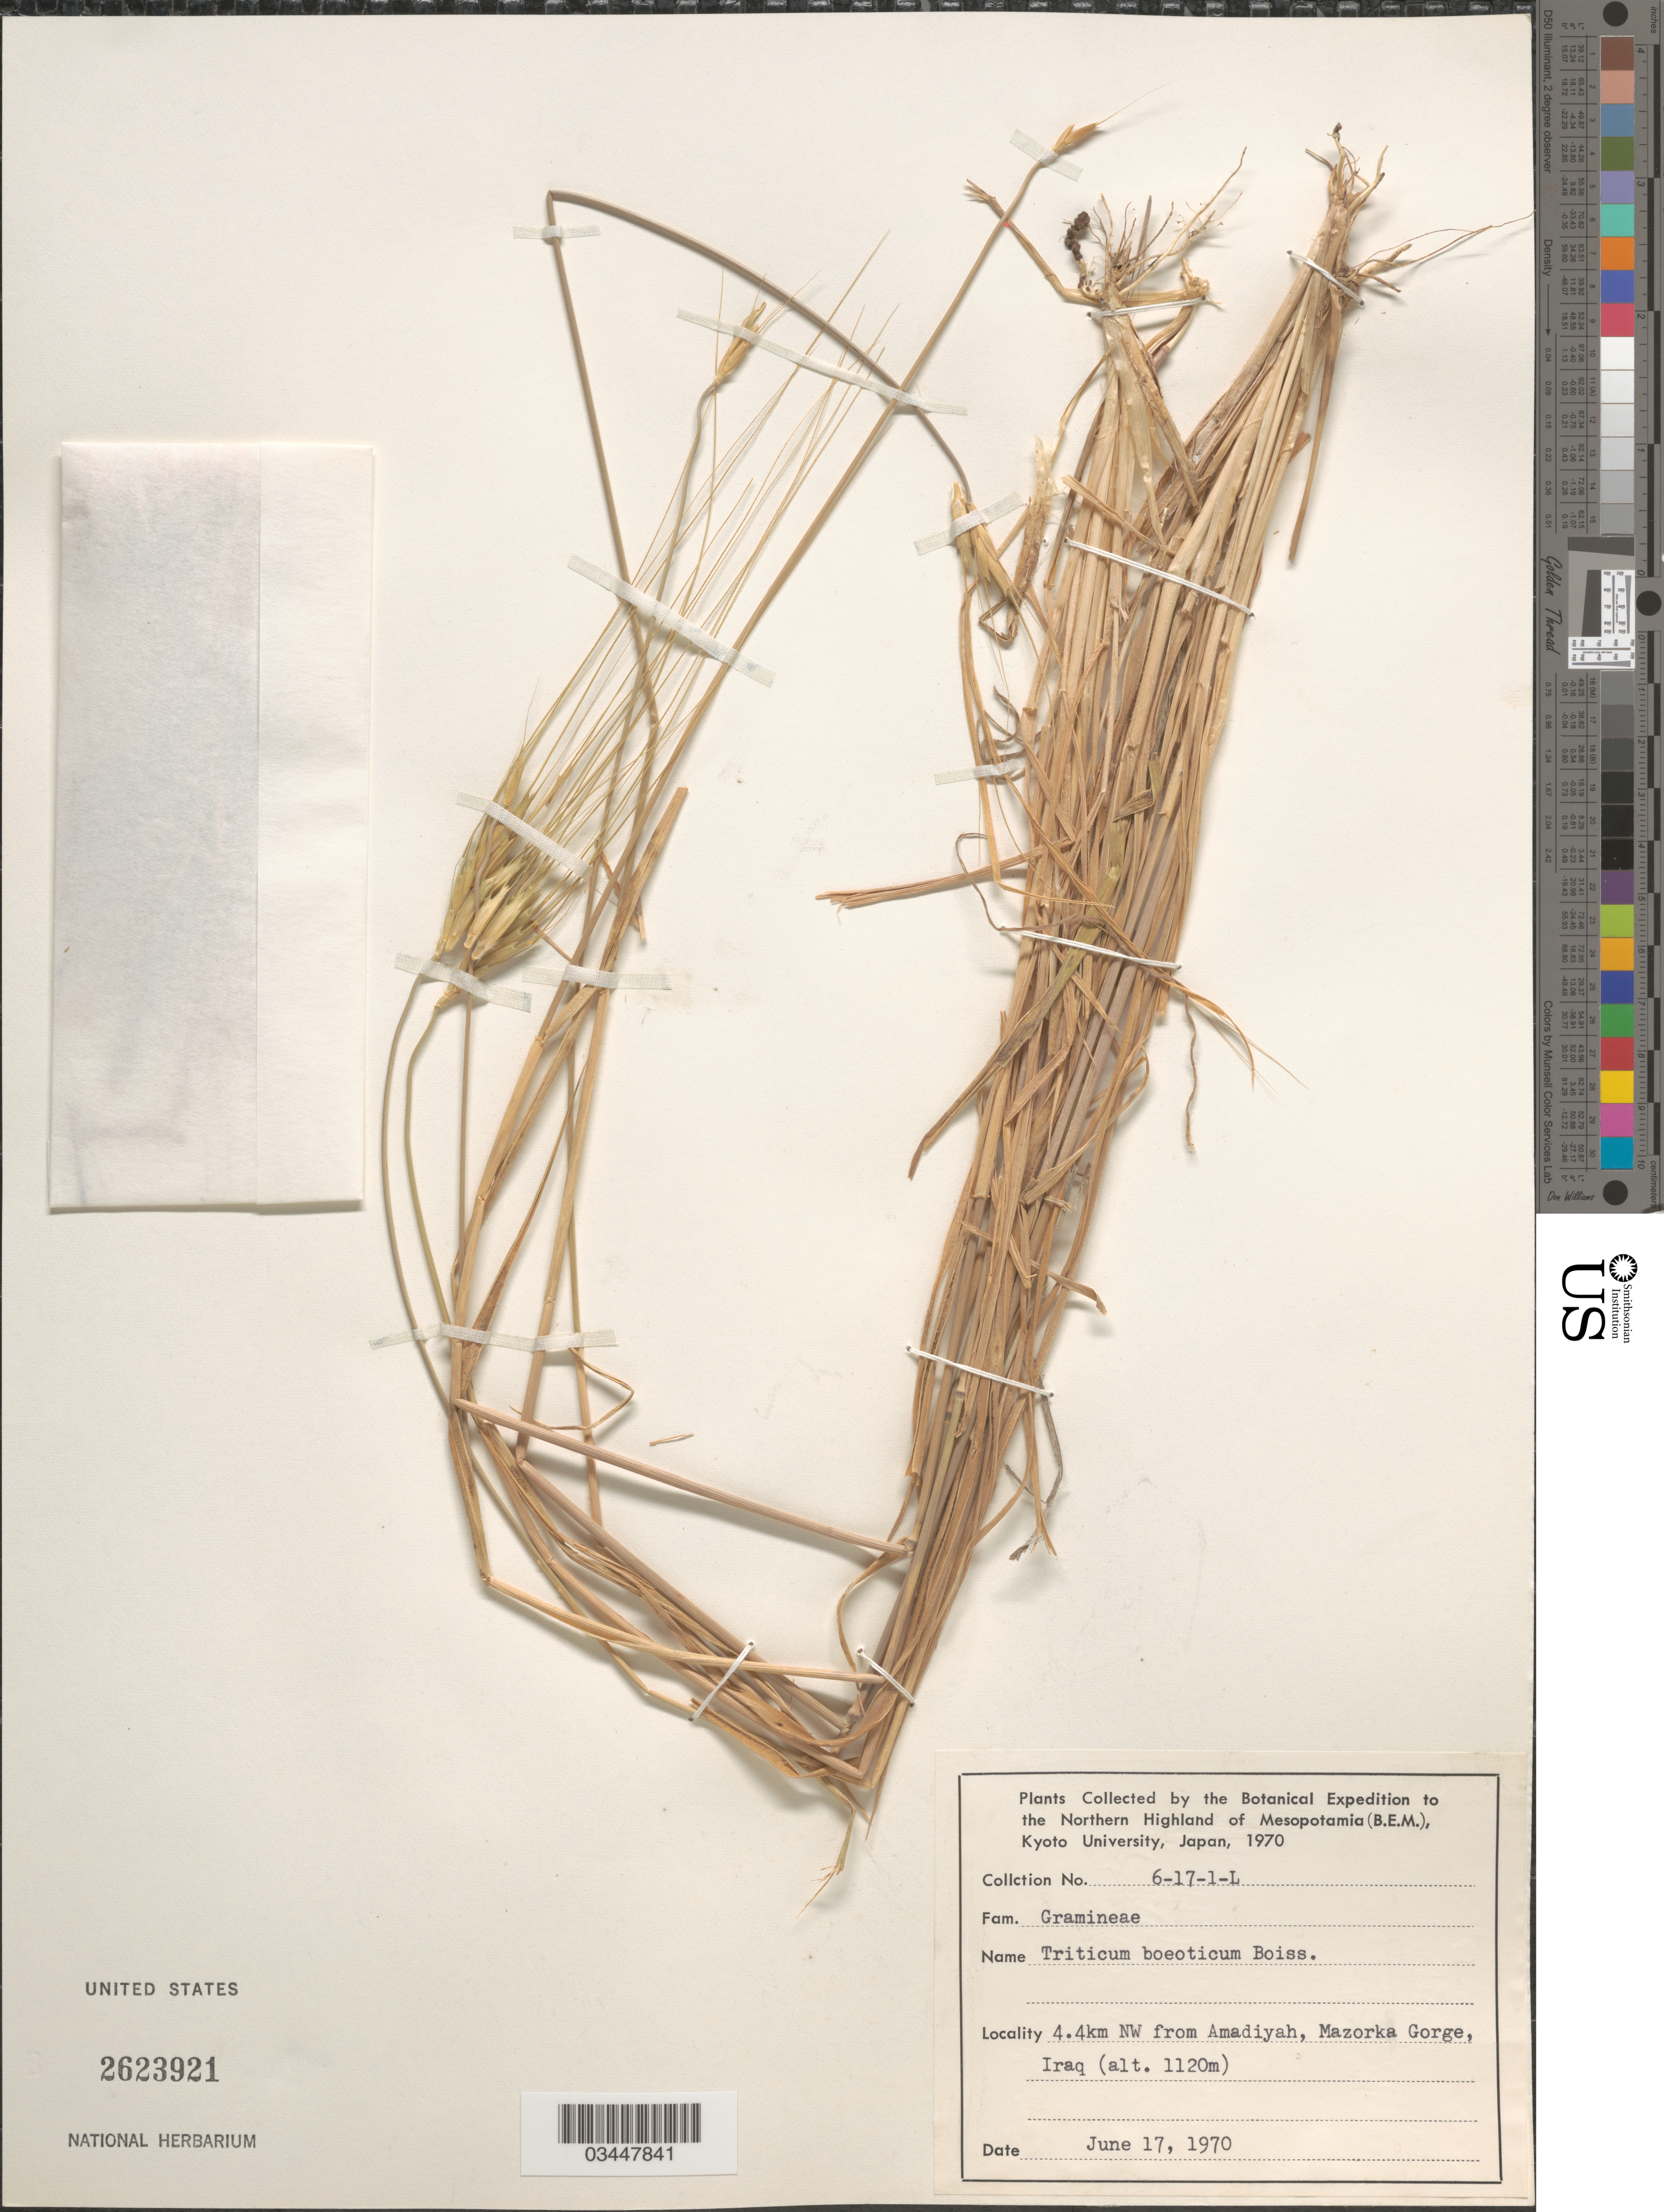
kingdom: Plantae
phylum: Tracheophyta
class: Liliopsida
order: Poales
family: Poaceae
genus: Triticum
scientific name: Triticum boeoticum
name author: Boiss.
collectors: Botanical Expedition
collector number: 6-17-1-L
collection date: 1970-06-17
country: Iraq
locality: To the Northern Highland of Mesopotamia (B.E.M.). 4.4km NW from Amadiyah, Mazorka Gorge.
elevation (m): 1120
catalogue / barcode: US 2623921